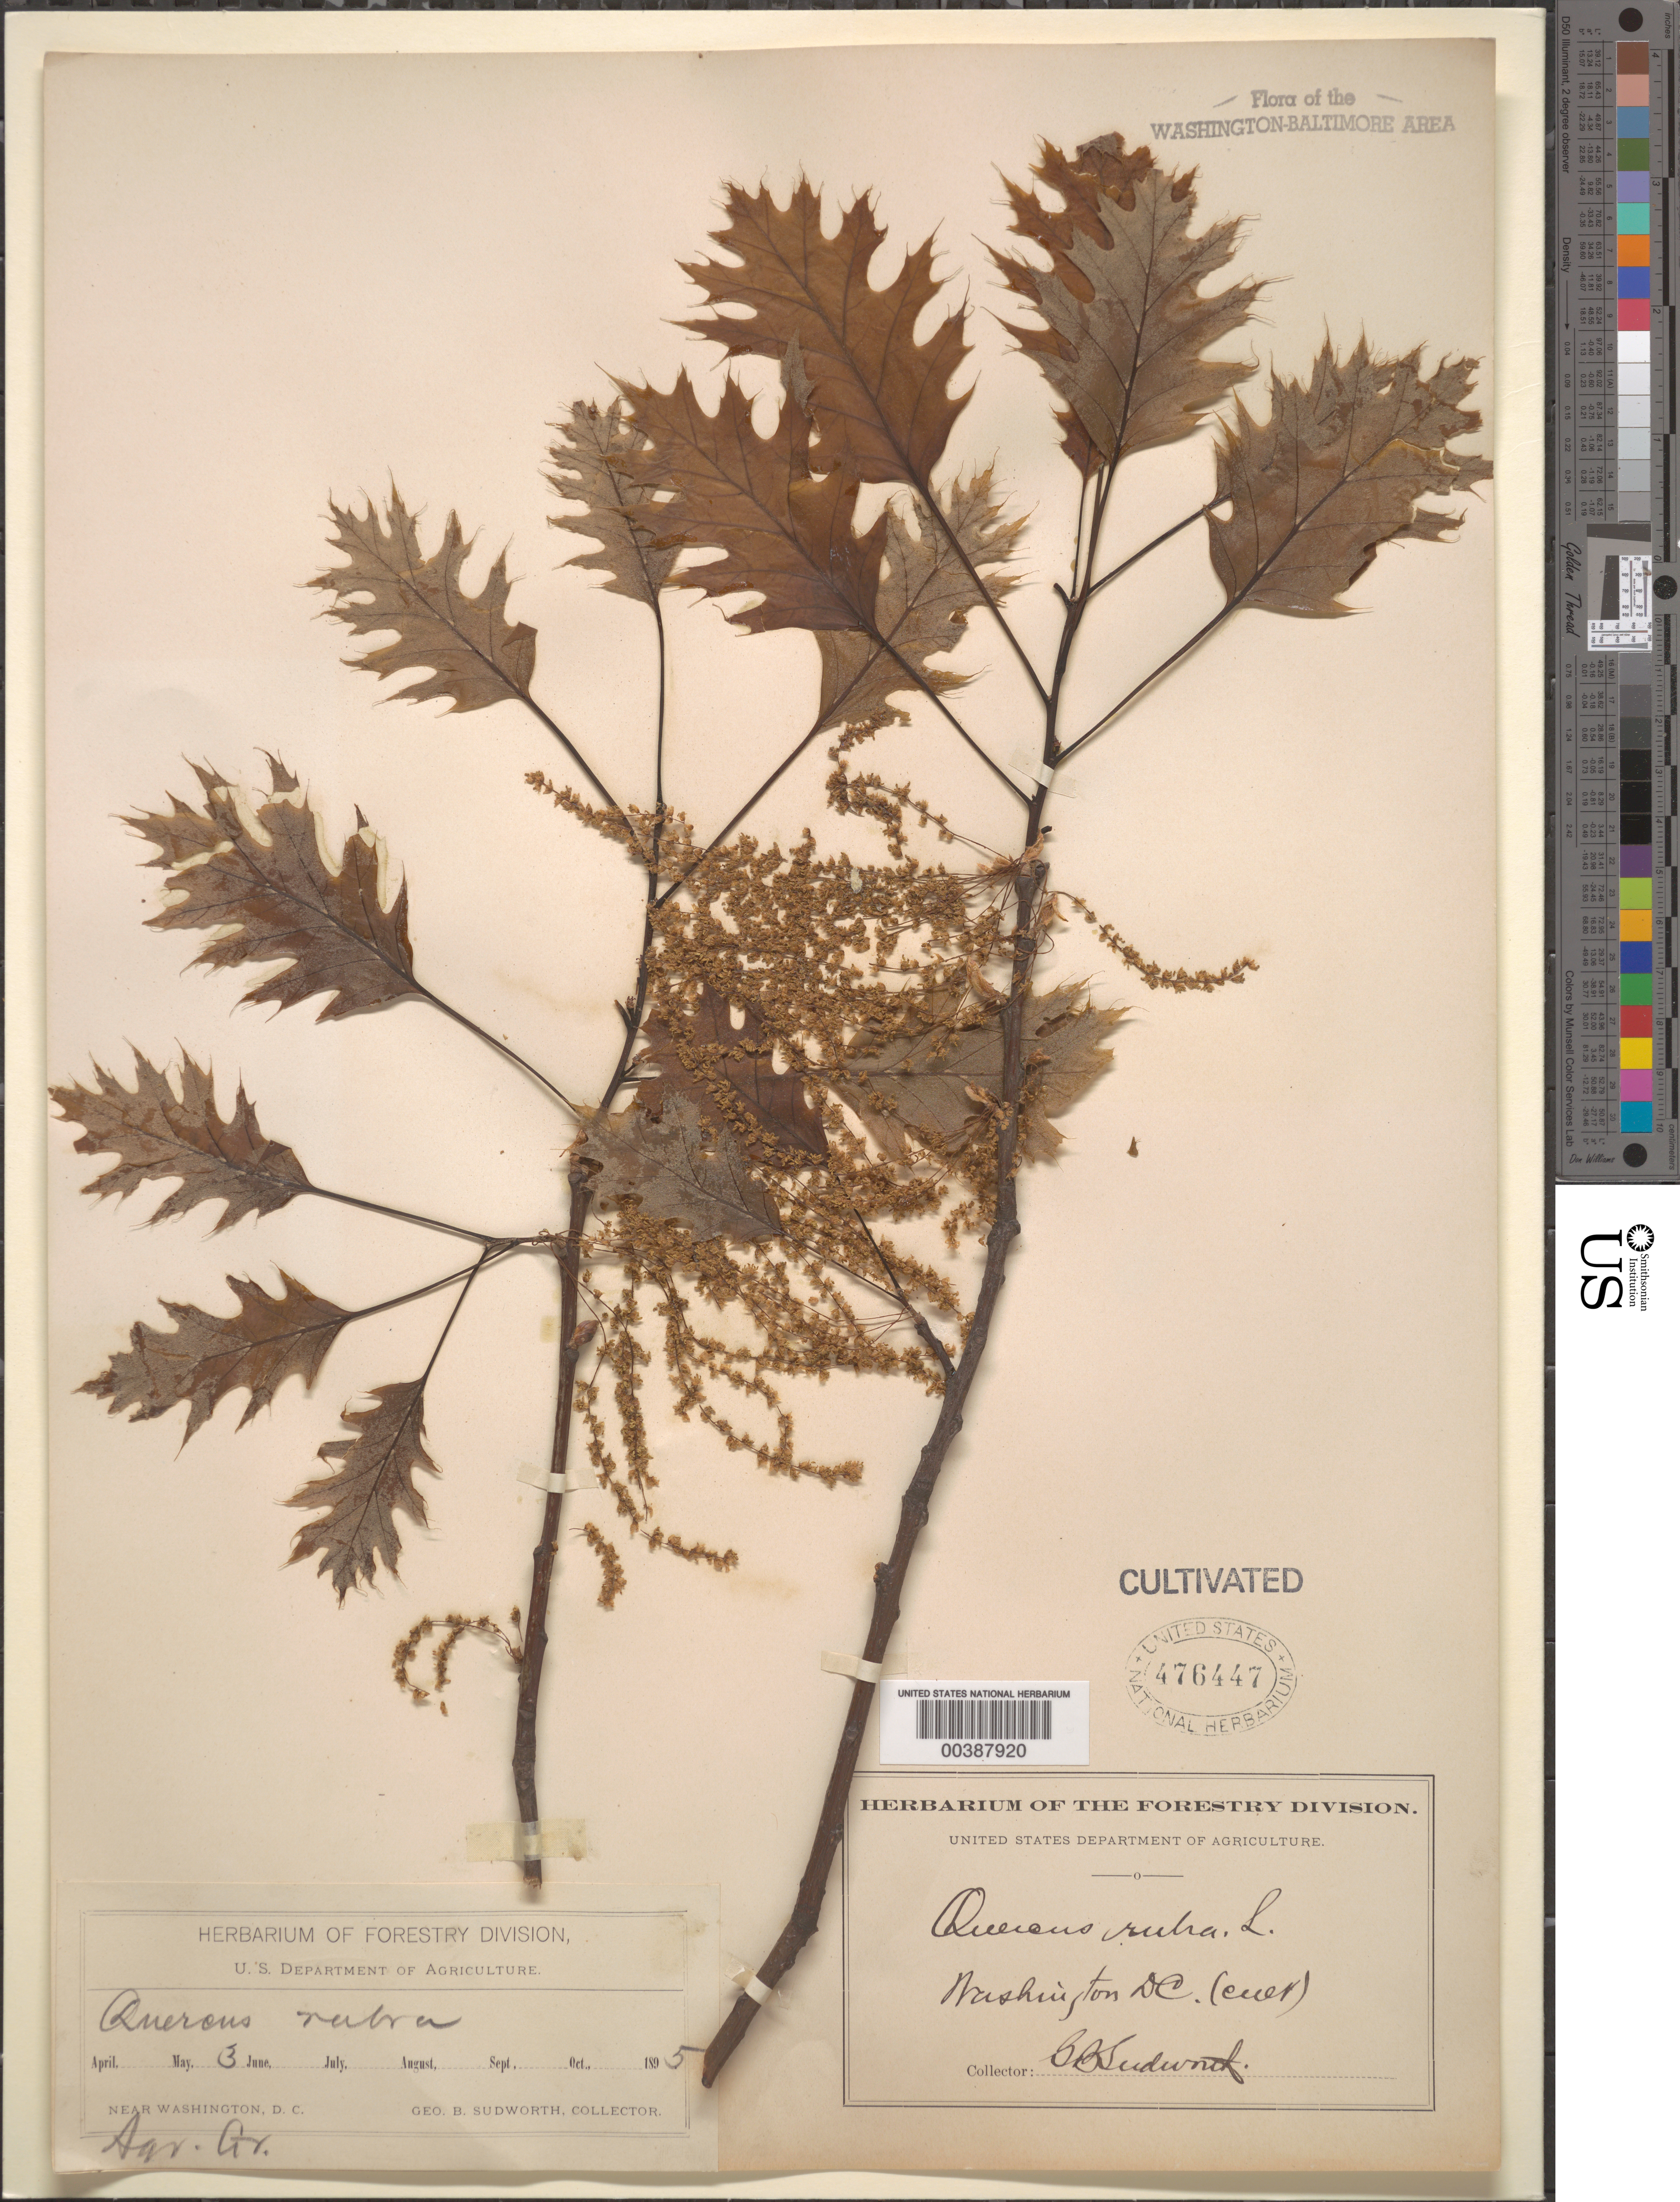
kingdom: Plantae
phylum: Tracheophyta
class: Magnoliopsida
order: Fagales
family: Fagaceae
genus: Quercus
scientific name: Quercus rubra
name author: L.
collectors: G. B. Sudworth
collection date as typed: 03 May 1895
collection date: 1895-05-03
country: United States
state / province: District of Columbia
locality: Agricultural grounds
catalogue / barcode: US 476447